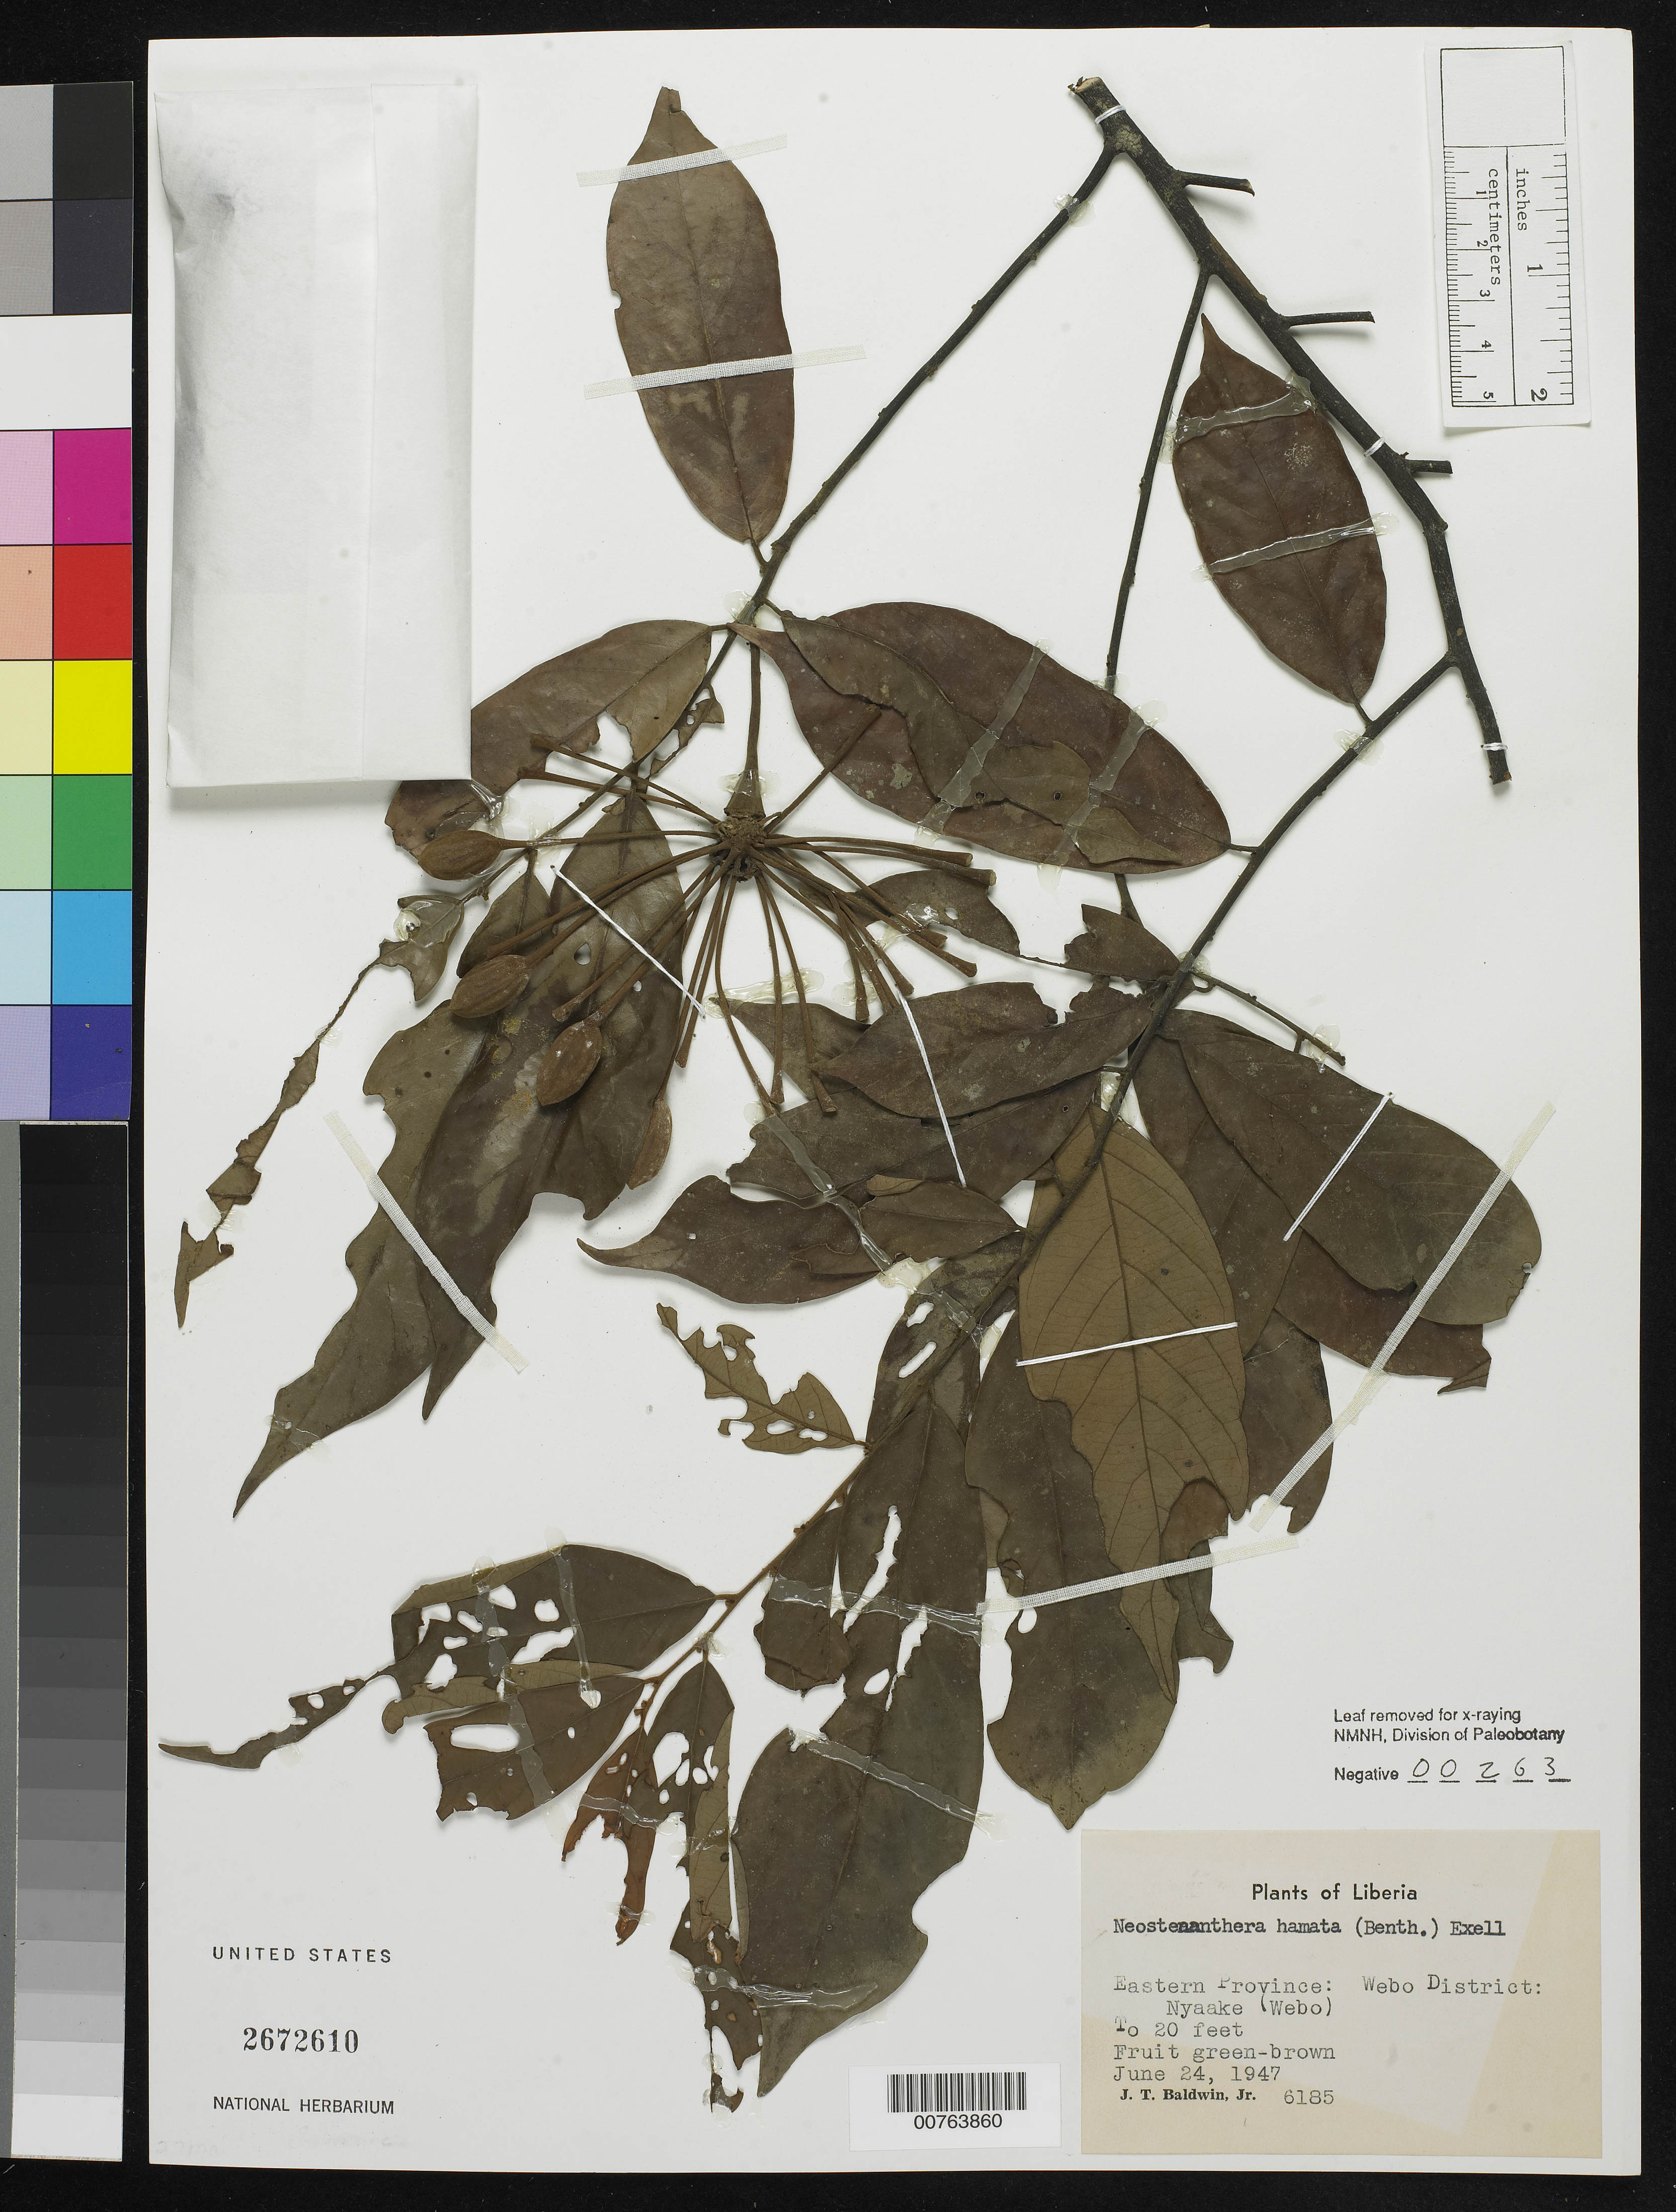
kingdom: Plantae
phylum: Tracheophyta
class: Magnoliopsida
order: Magnoliales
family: Annonaceae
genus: Neostenanthera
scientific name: Neostenanthera hamata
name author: (Benth.) Exell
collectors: J. T. Baldwin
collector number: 6185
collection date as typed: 24 Jun 1947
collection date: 1947-06-24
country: Liberia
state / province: River Gee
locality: Eastern Province: Webo District, Nyaake (Webo)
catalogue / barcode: US 2672610